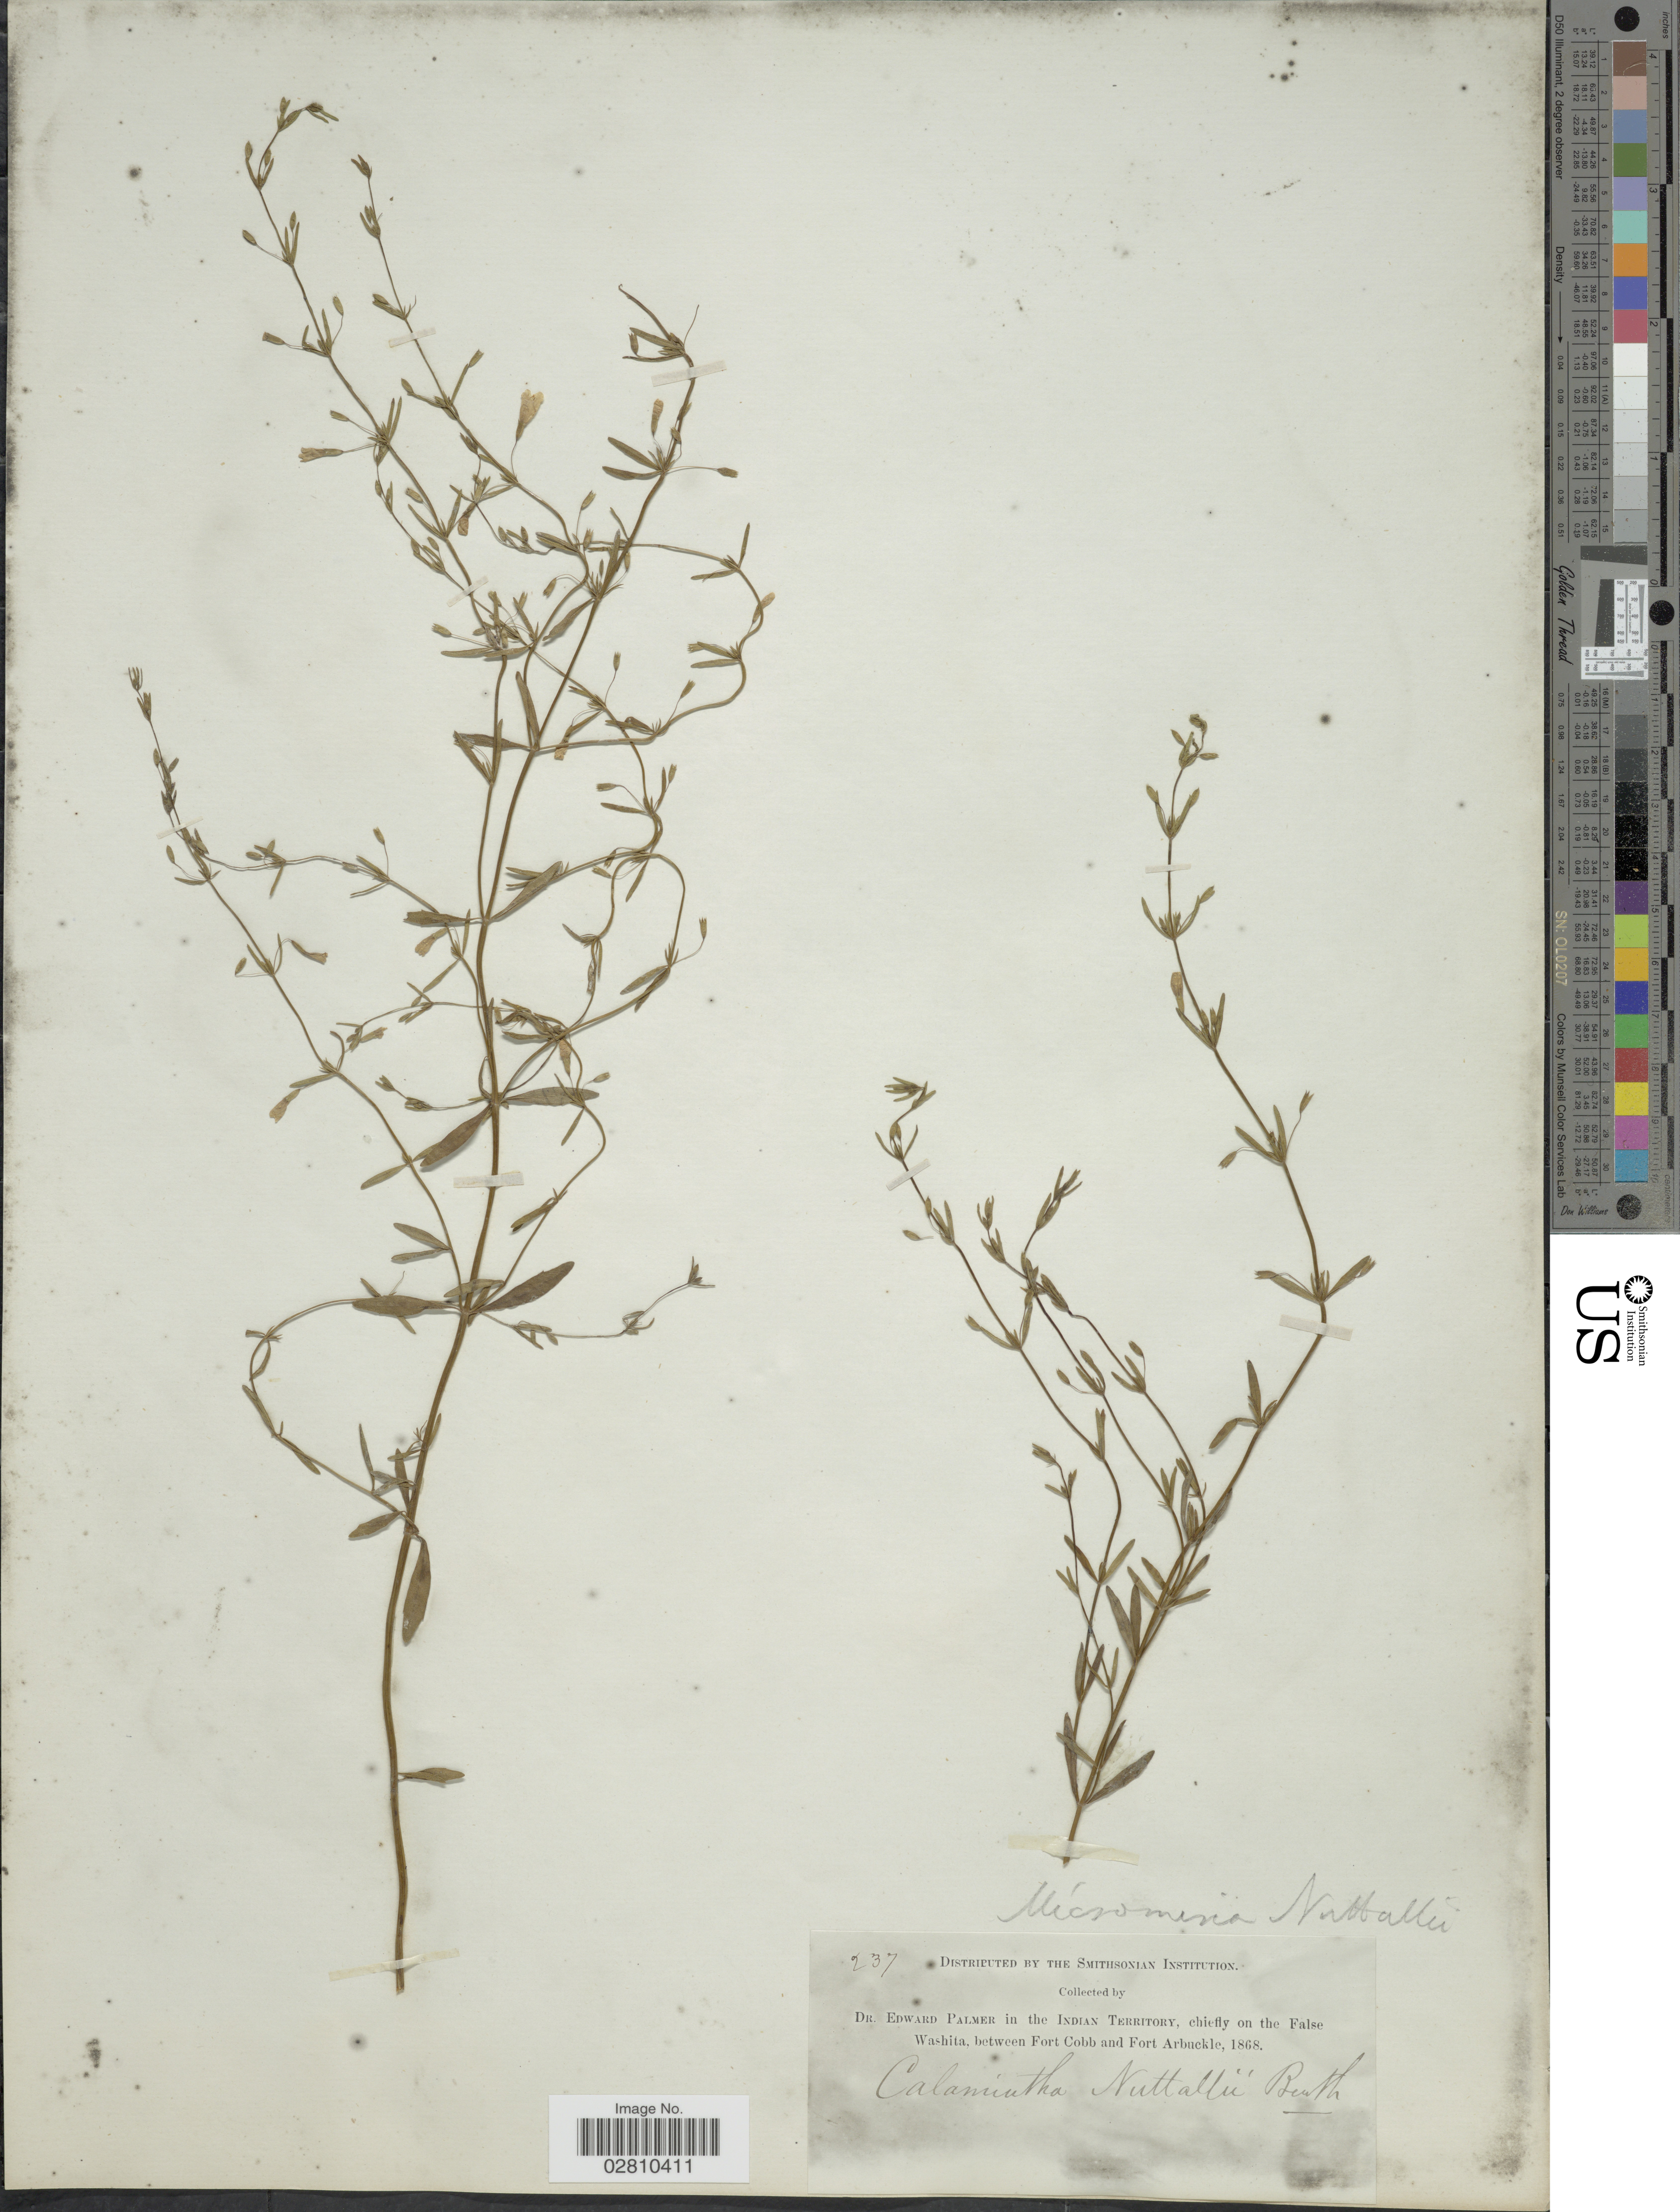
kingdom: Plantae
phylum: Tracheophyta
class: Magnoliopsida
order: Lamiales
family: Lamiaceae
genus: Clinopodium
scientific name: Clinopodium glabrum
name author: (Nutt.) Kuntze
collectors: E. Palmer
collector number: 237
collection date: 1868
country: United States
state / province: Oklahoma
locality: In the Indian Territory, chiefly on the False Washita, between Fort Cobb and Fort Arbuckle.